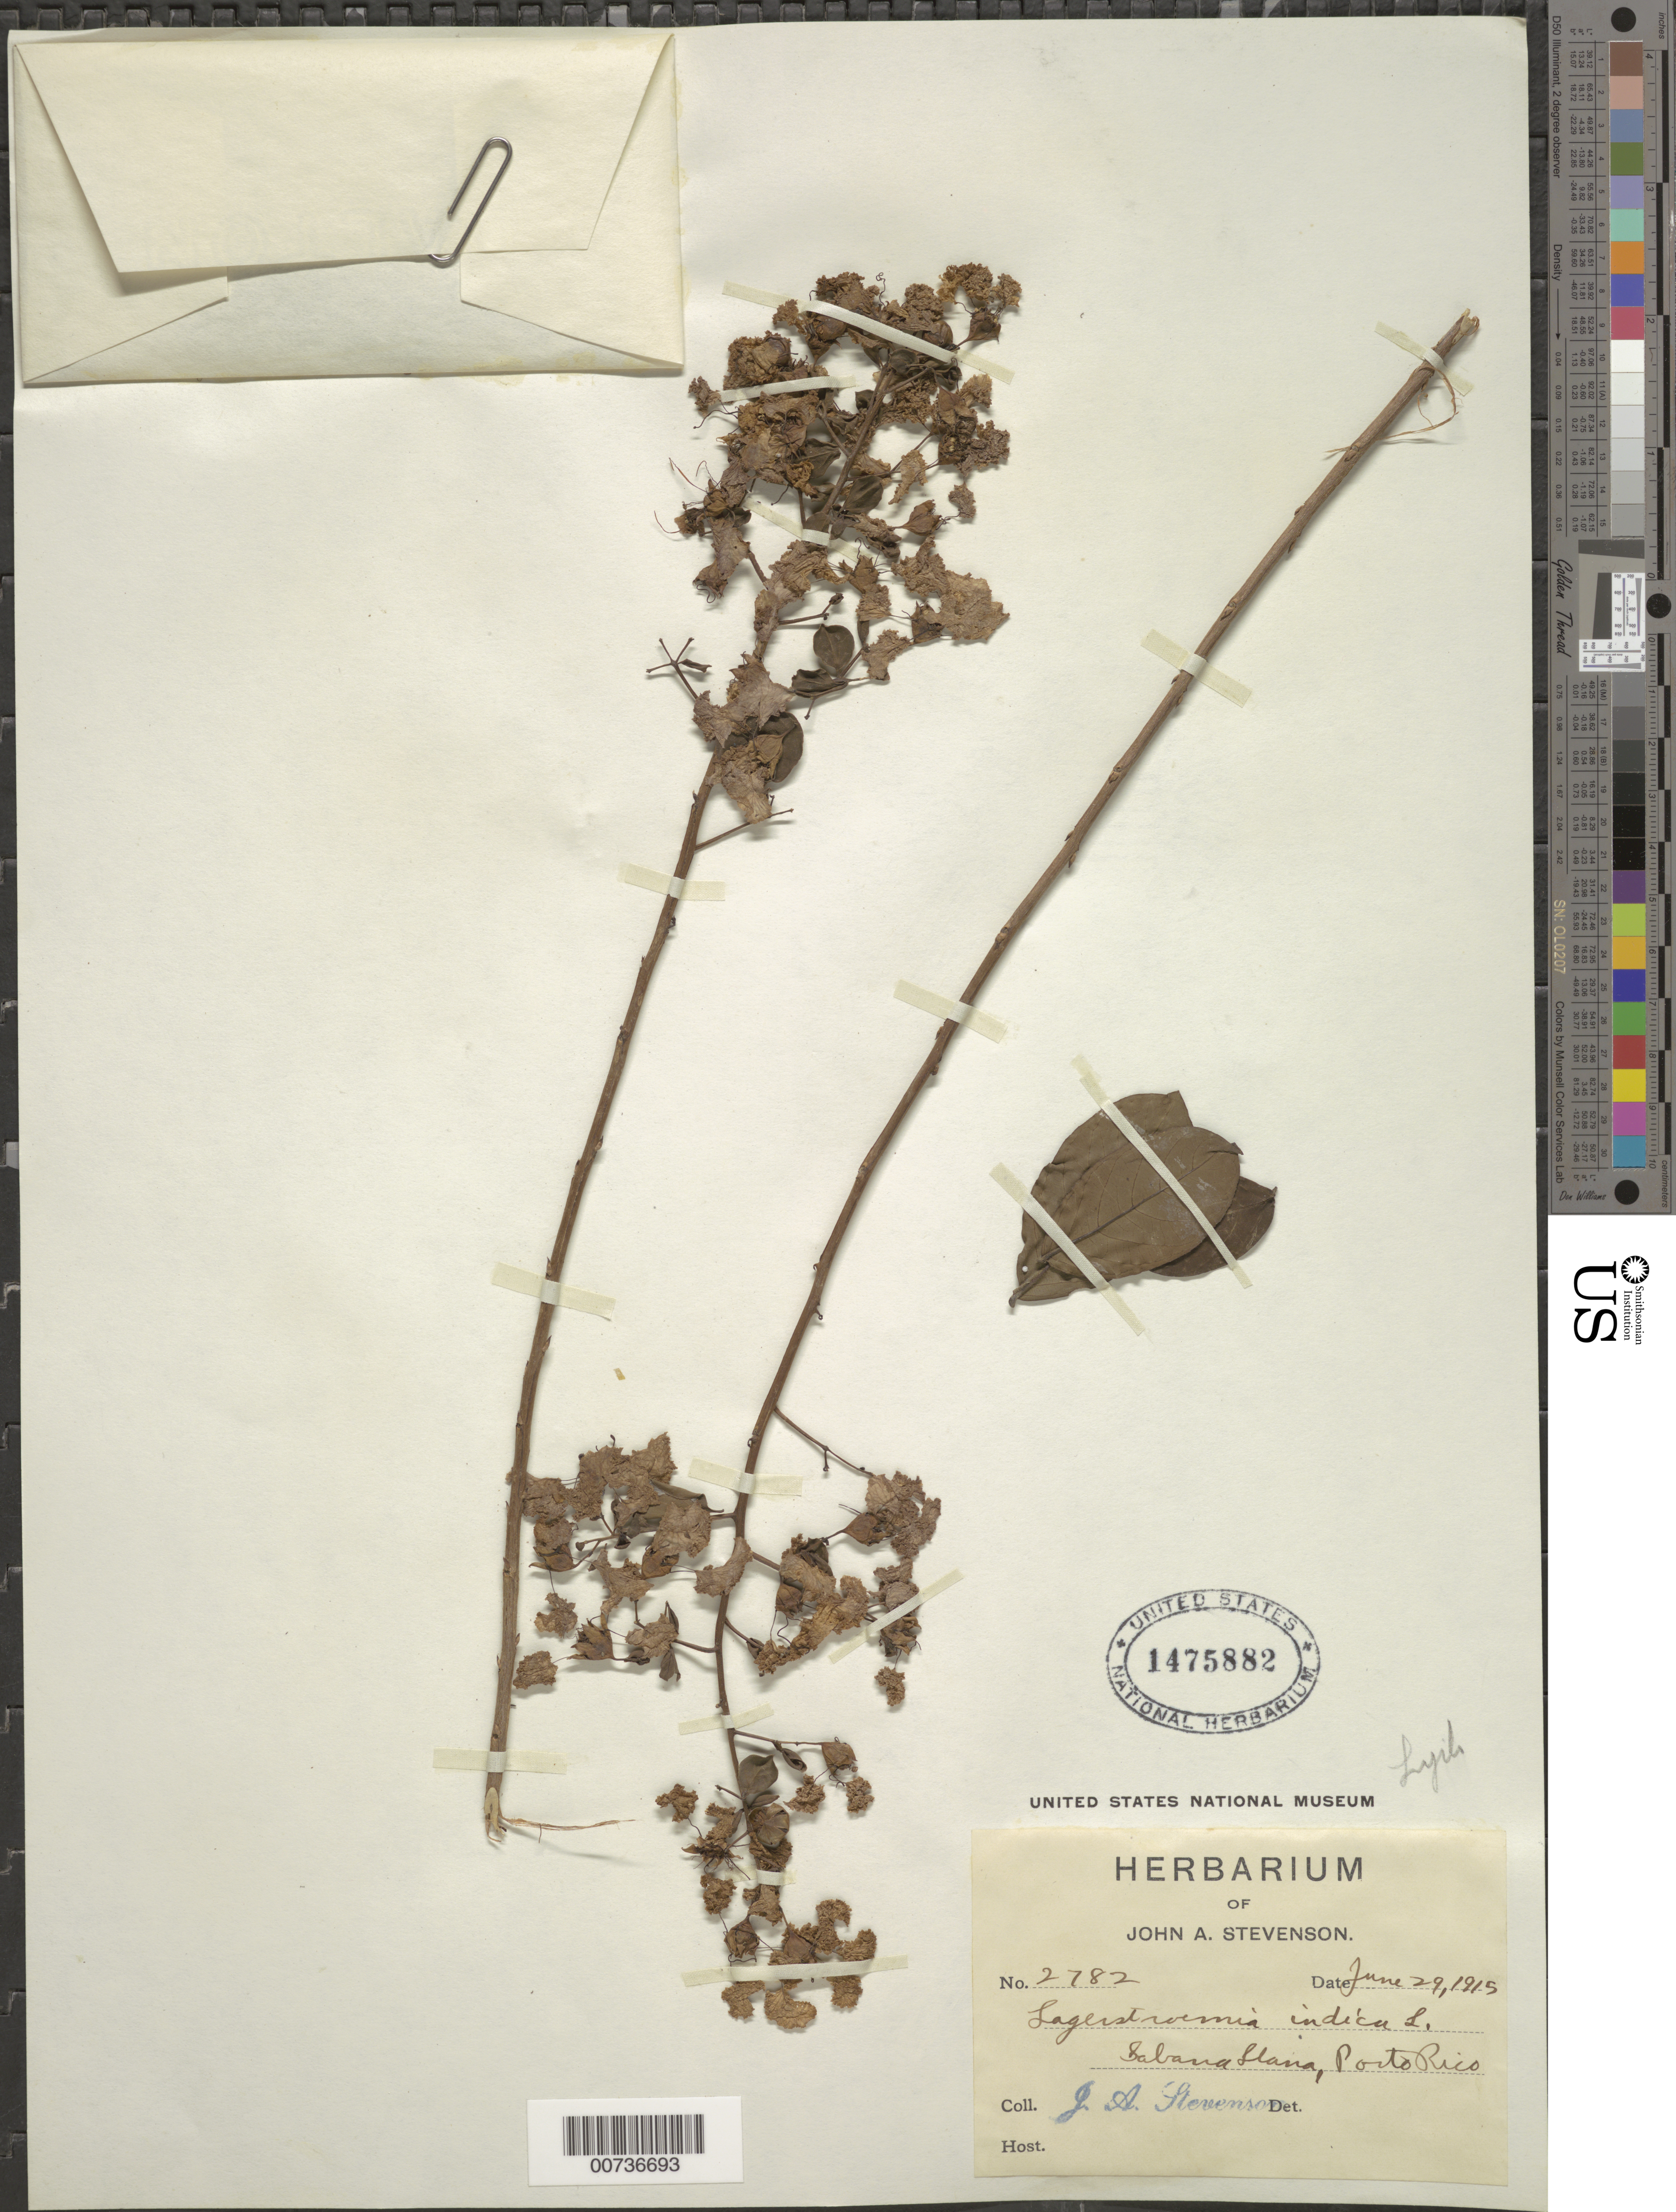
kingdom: Plantae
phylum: Tracheophyta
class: Magnoliopsida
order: Myrtales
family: Lythraceae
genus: Lagerstroemia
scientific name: Lagerstroemia indica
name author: L.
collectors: J. Stevenson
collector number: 2782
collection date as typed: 29 Jun 1915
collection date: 1915-06-29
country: Puerto Rico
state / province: San Juan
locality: Sabana Llana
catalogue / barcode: US 1475882